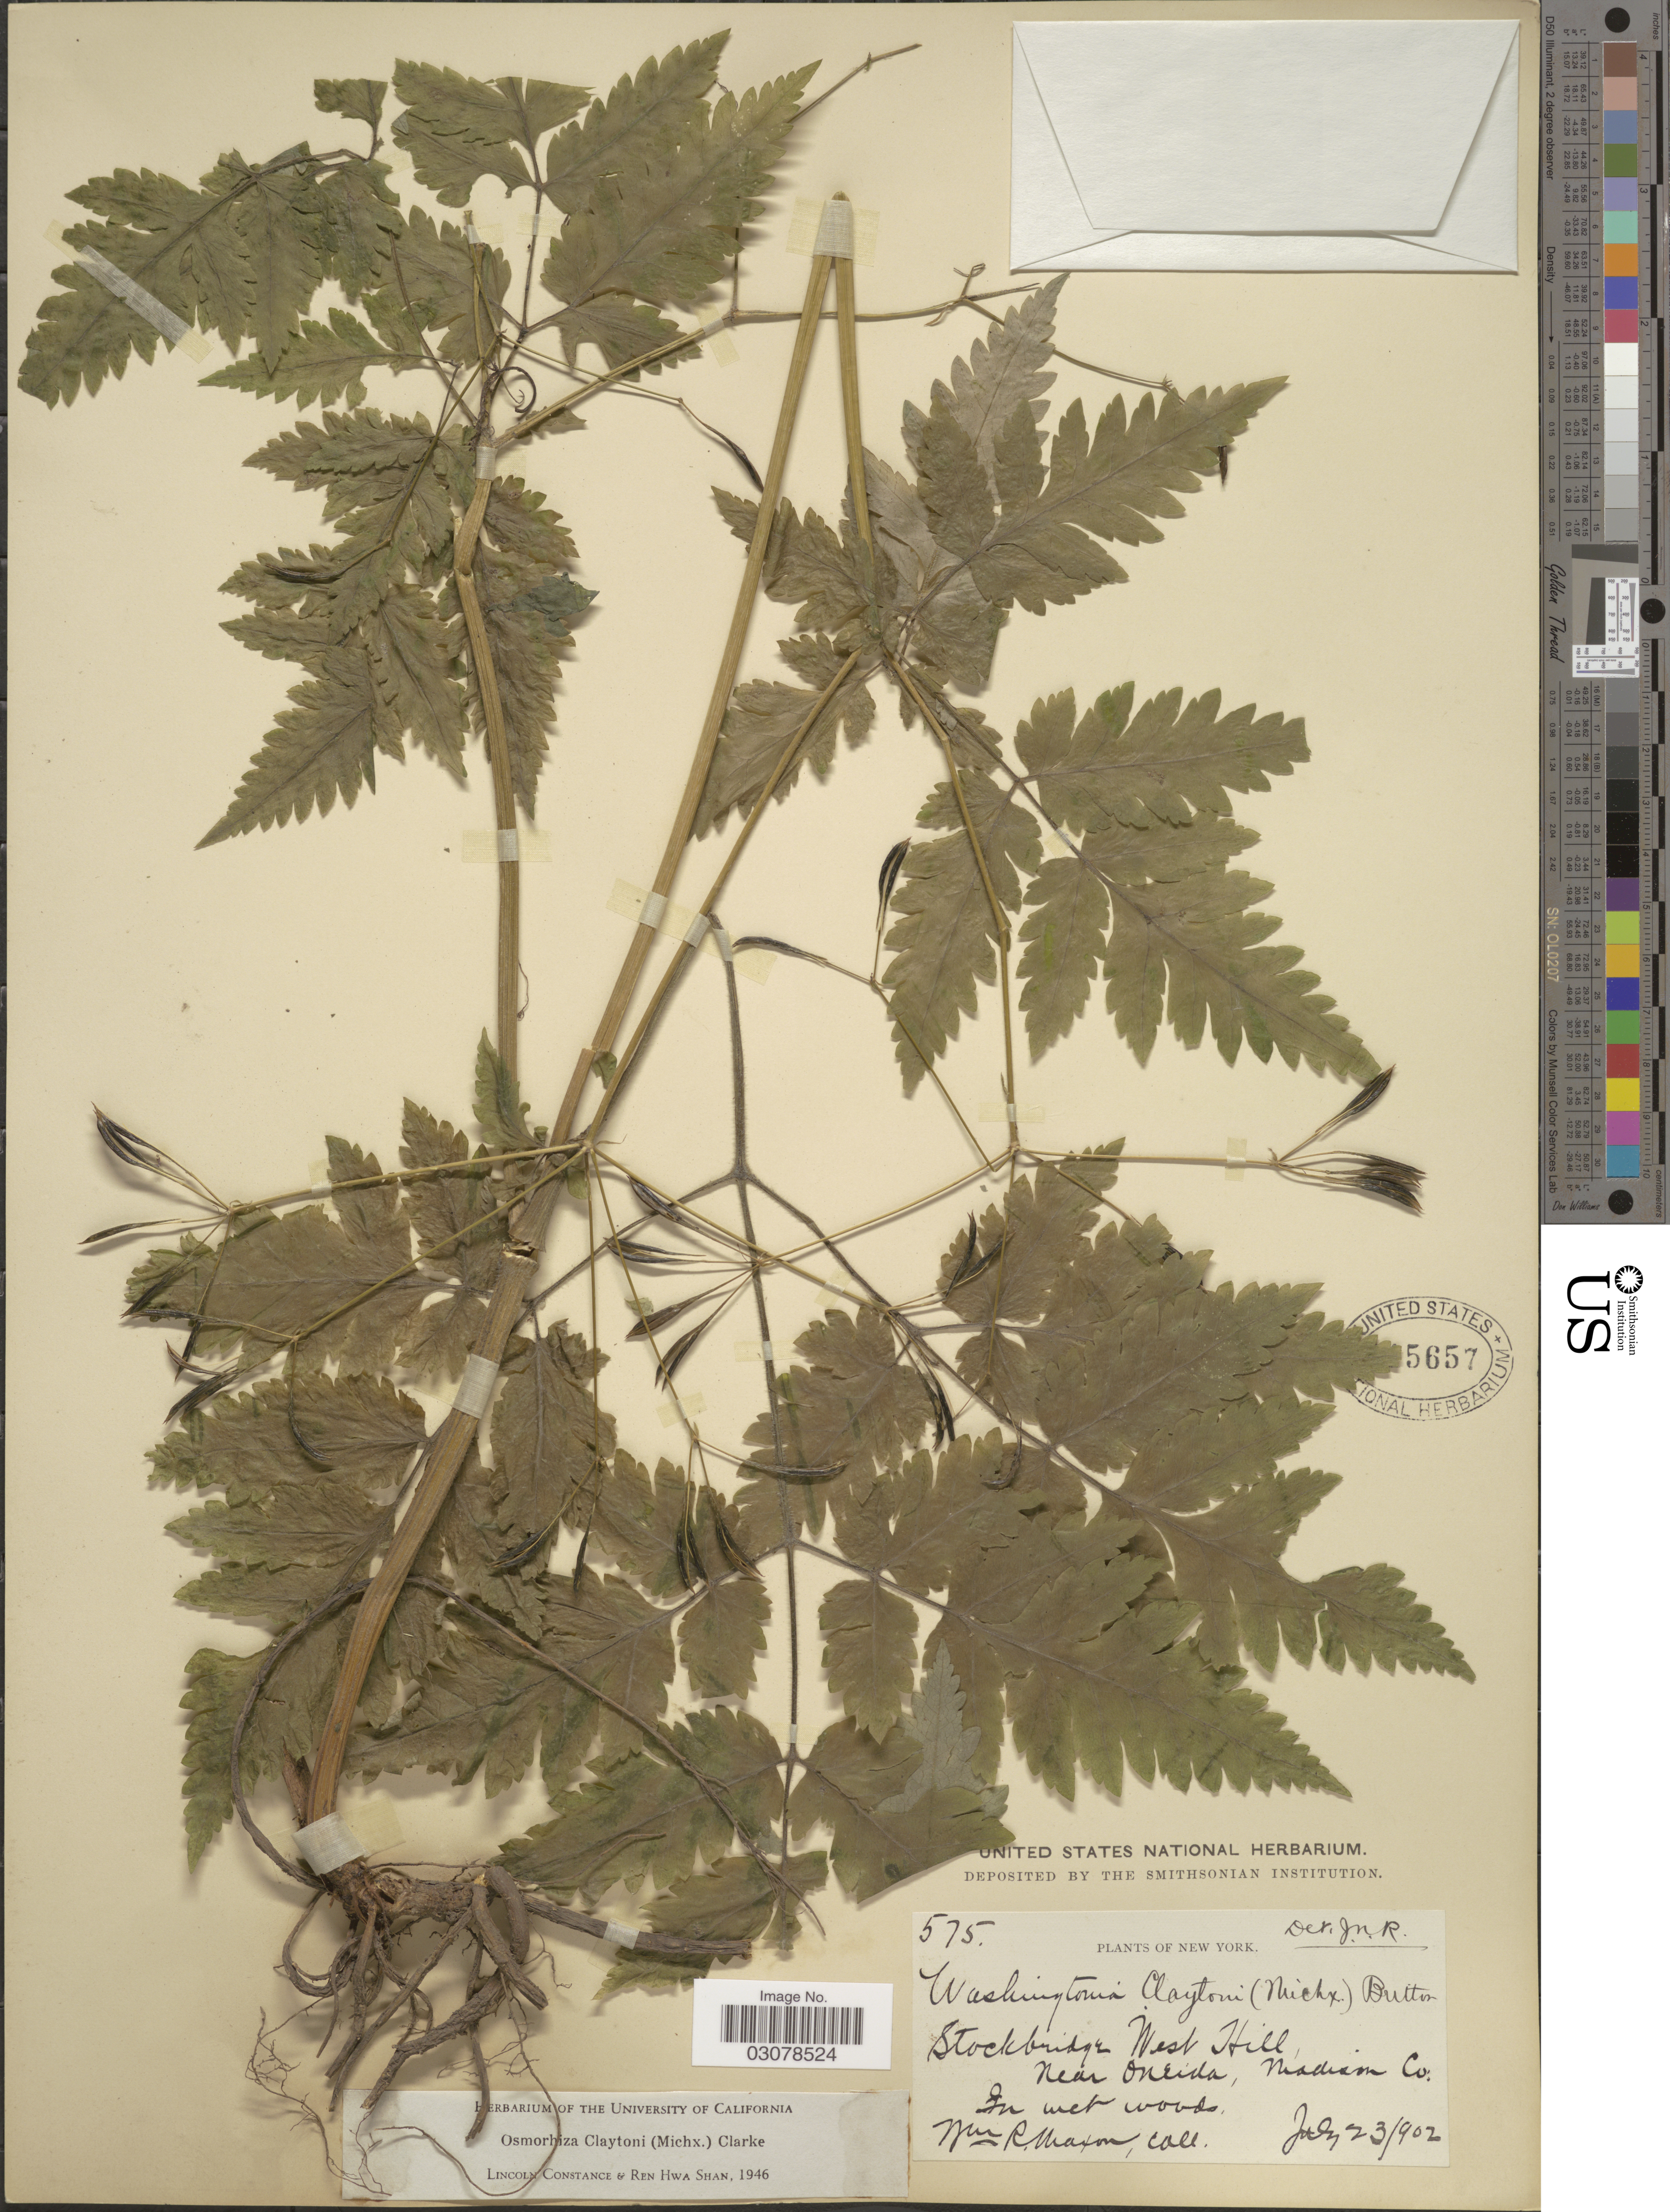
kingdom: Plantae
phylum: Tracheophyta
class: Magnoliopsida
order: Apiales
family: Apiaceae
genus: Osmorhiza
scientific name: Osmorhiza claytonii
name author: (Michx.) C.B. Clarke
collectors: W. R. Maxon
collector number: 575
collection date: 1902-07-23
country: United States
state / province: New York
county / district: Oneida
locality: Stockbridge West Hill, near Oneida, Madison Co.